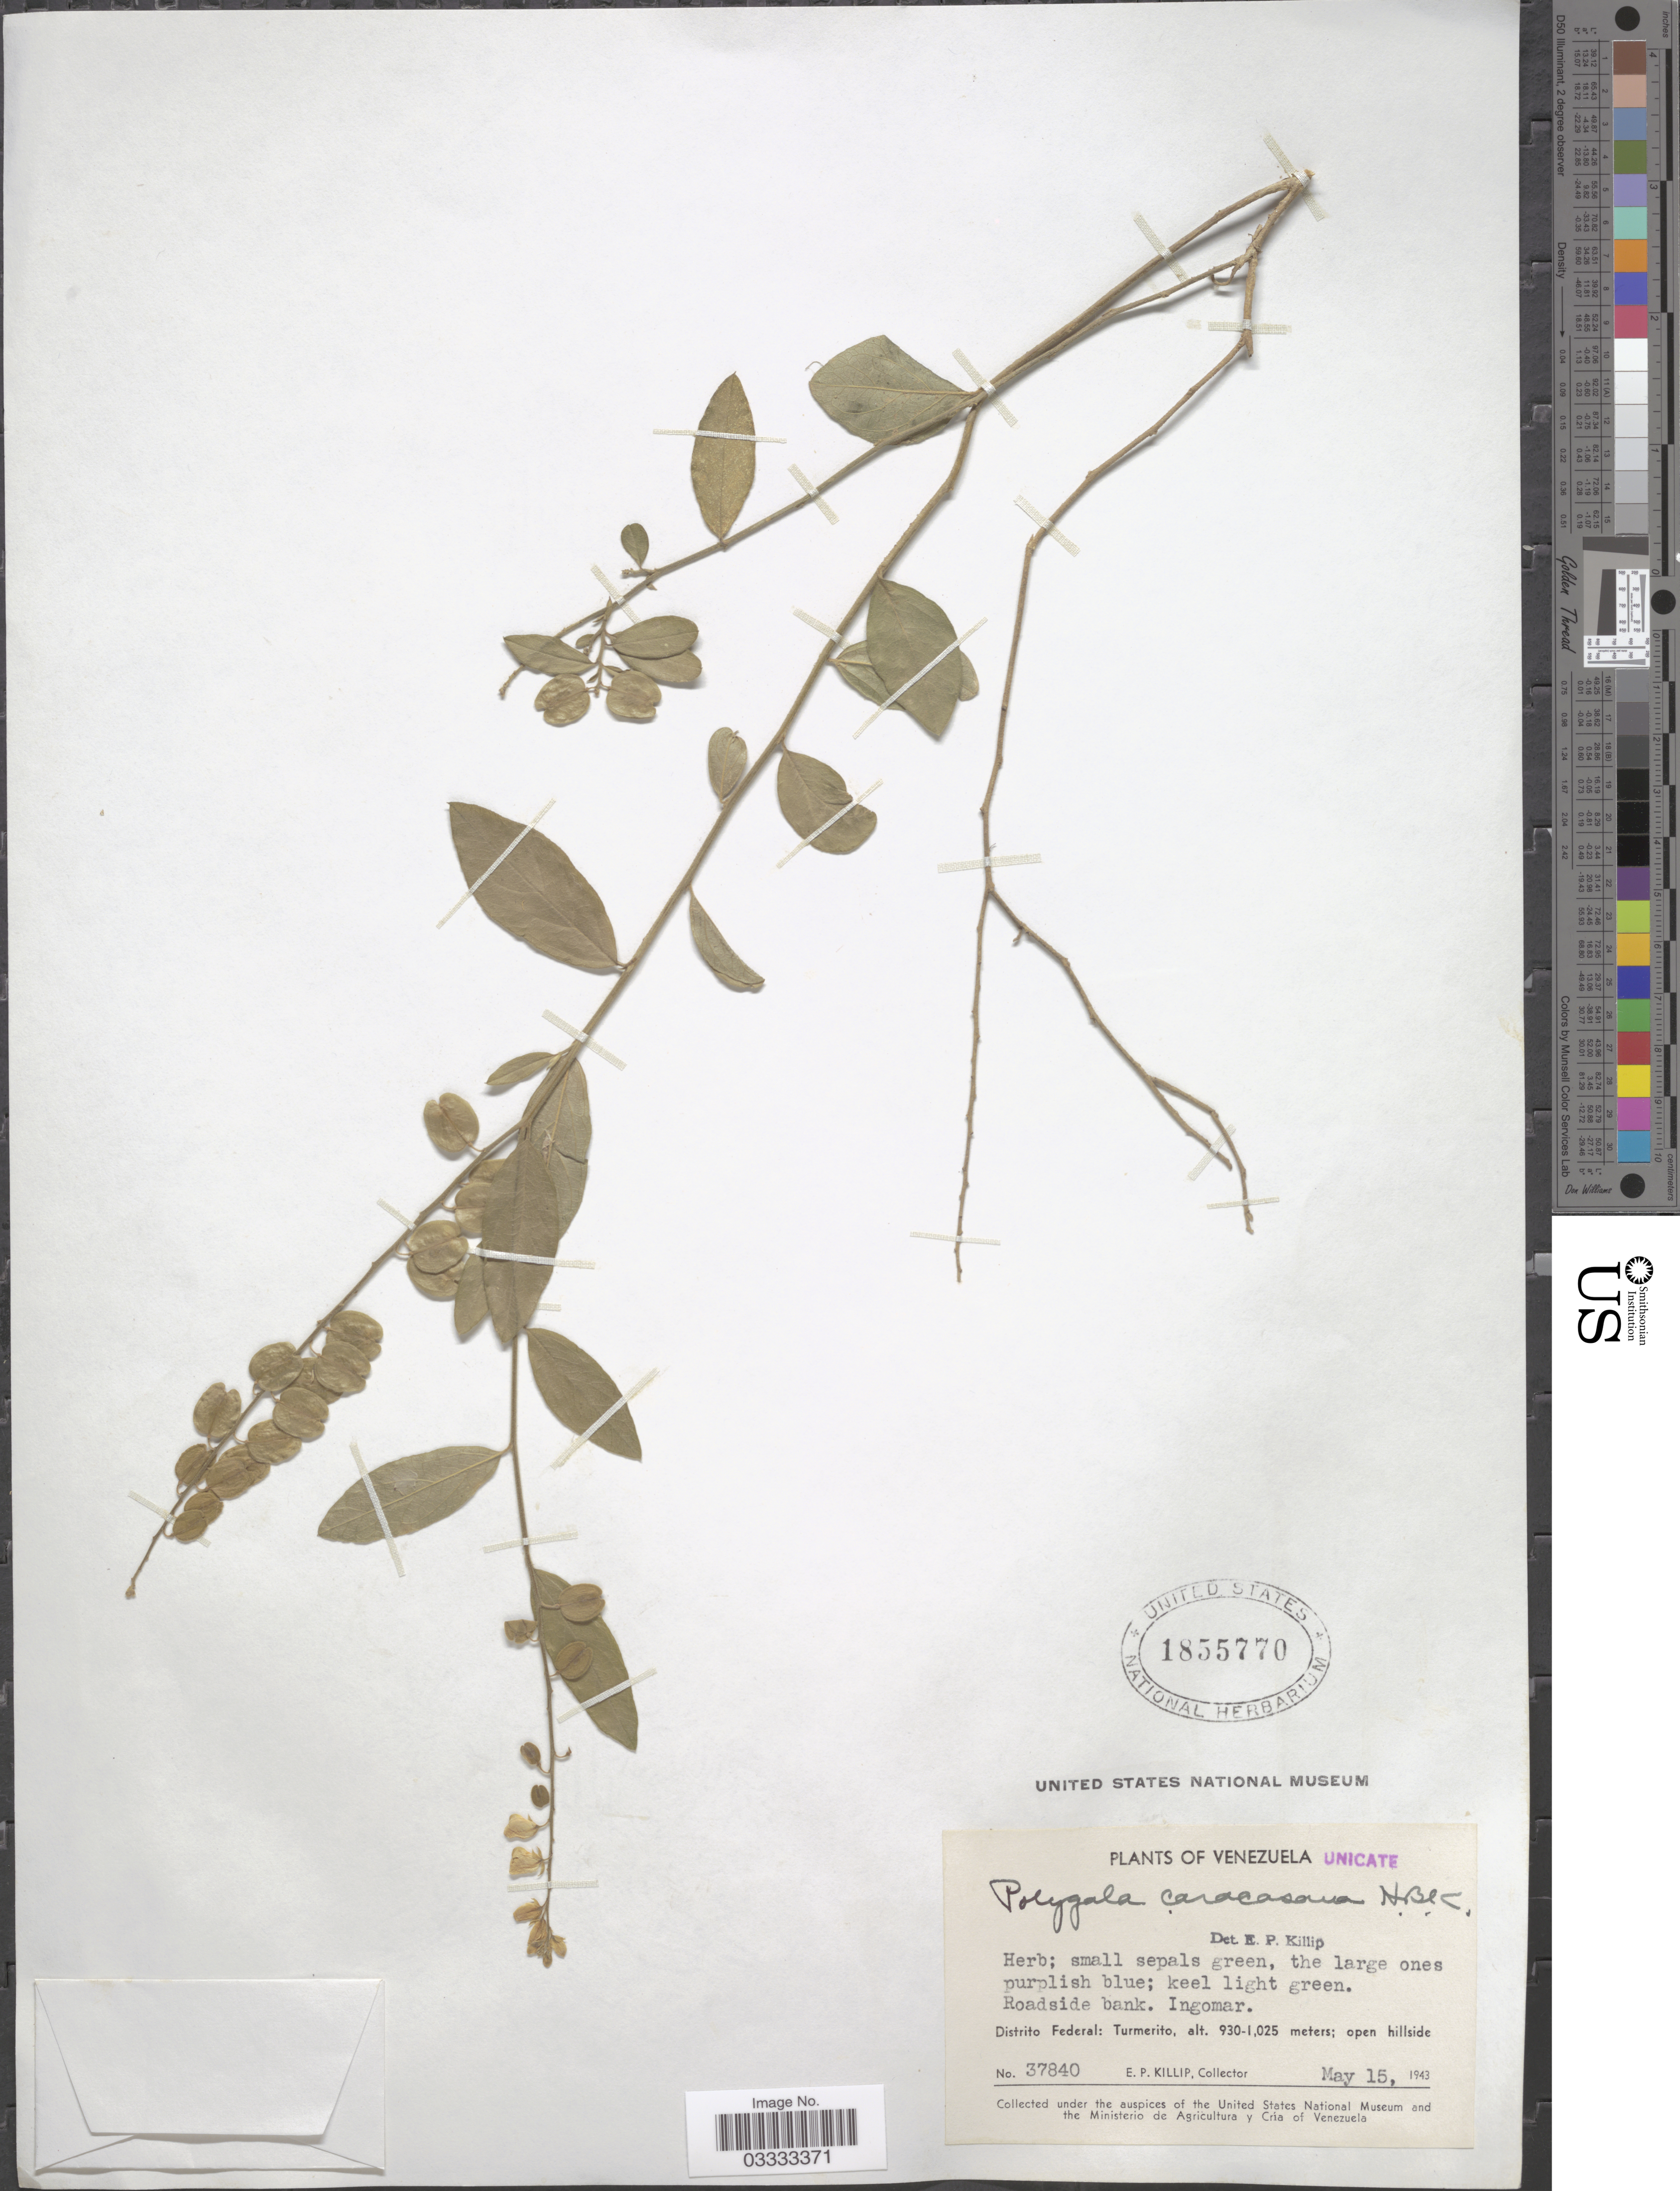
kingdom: Plantae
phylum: Tracheophyta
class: Magnoliopsida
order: Fabales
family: Polygalaceae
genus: Hebecarpa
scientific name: Hebecarpa caracasana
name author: (Kunth) J.R. Abbott & J.F.B. Pastore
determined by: Strong, Mark T., (BOT), Smithsonian Institution - National Museum of Natural History (UNITED STATES)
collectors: E. P. Killip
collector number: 37840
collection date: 1943-05-15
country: Venezuela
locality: Roadside bank. Ingomar. Distrito Federal: Turmerito.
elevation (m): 930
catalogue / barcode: US 1855770